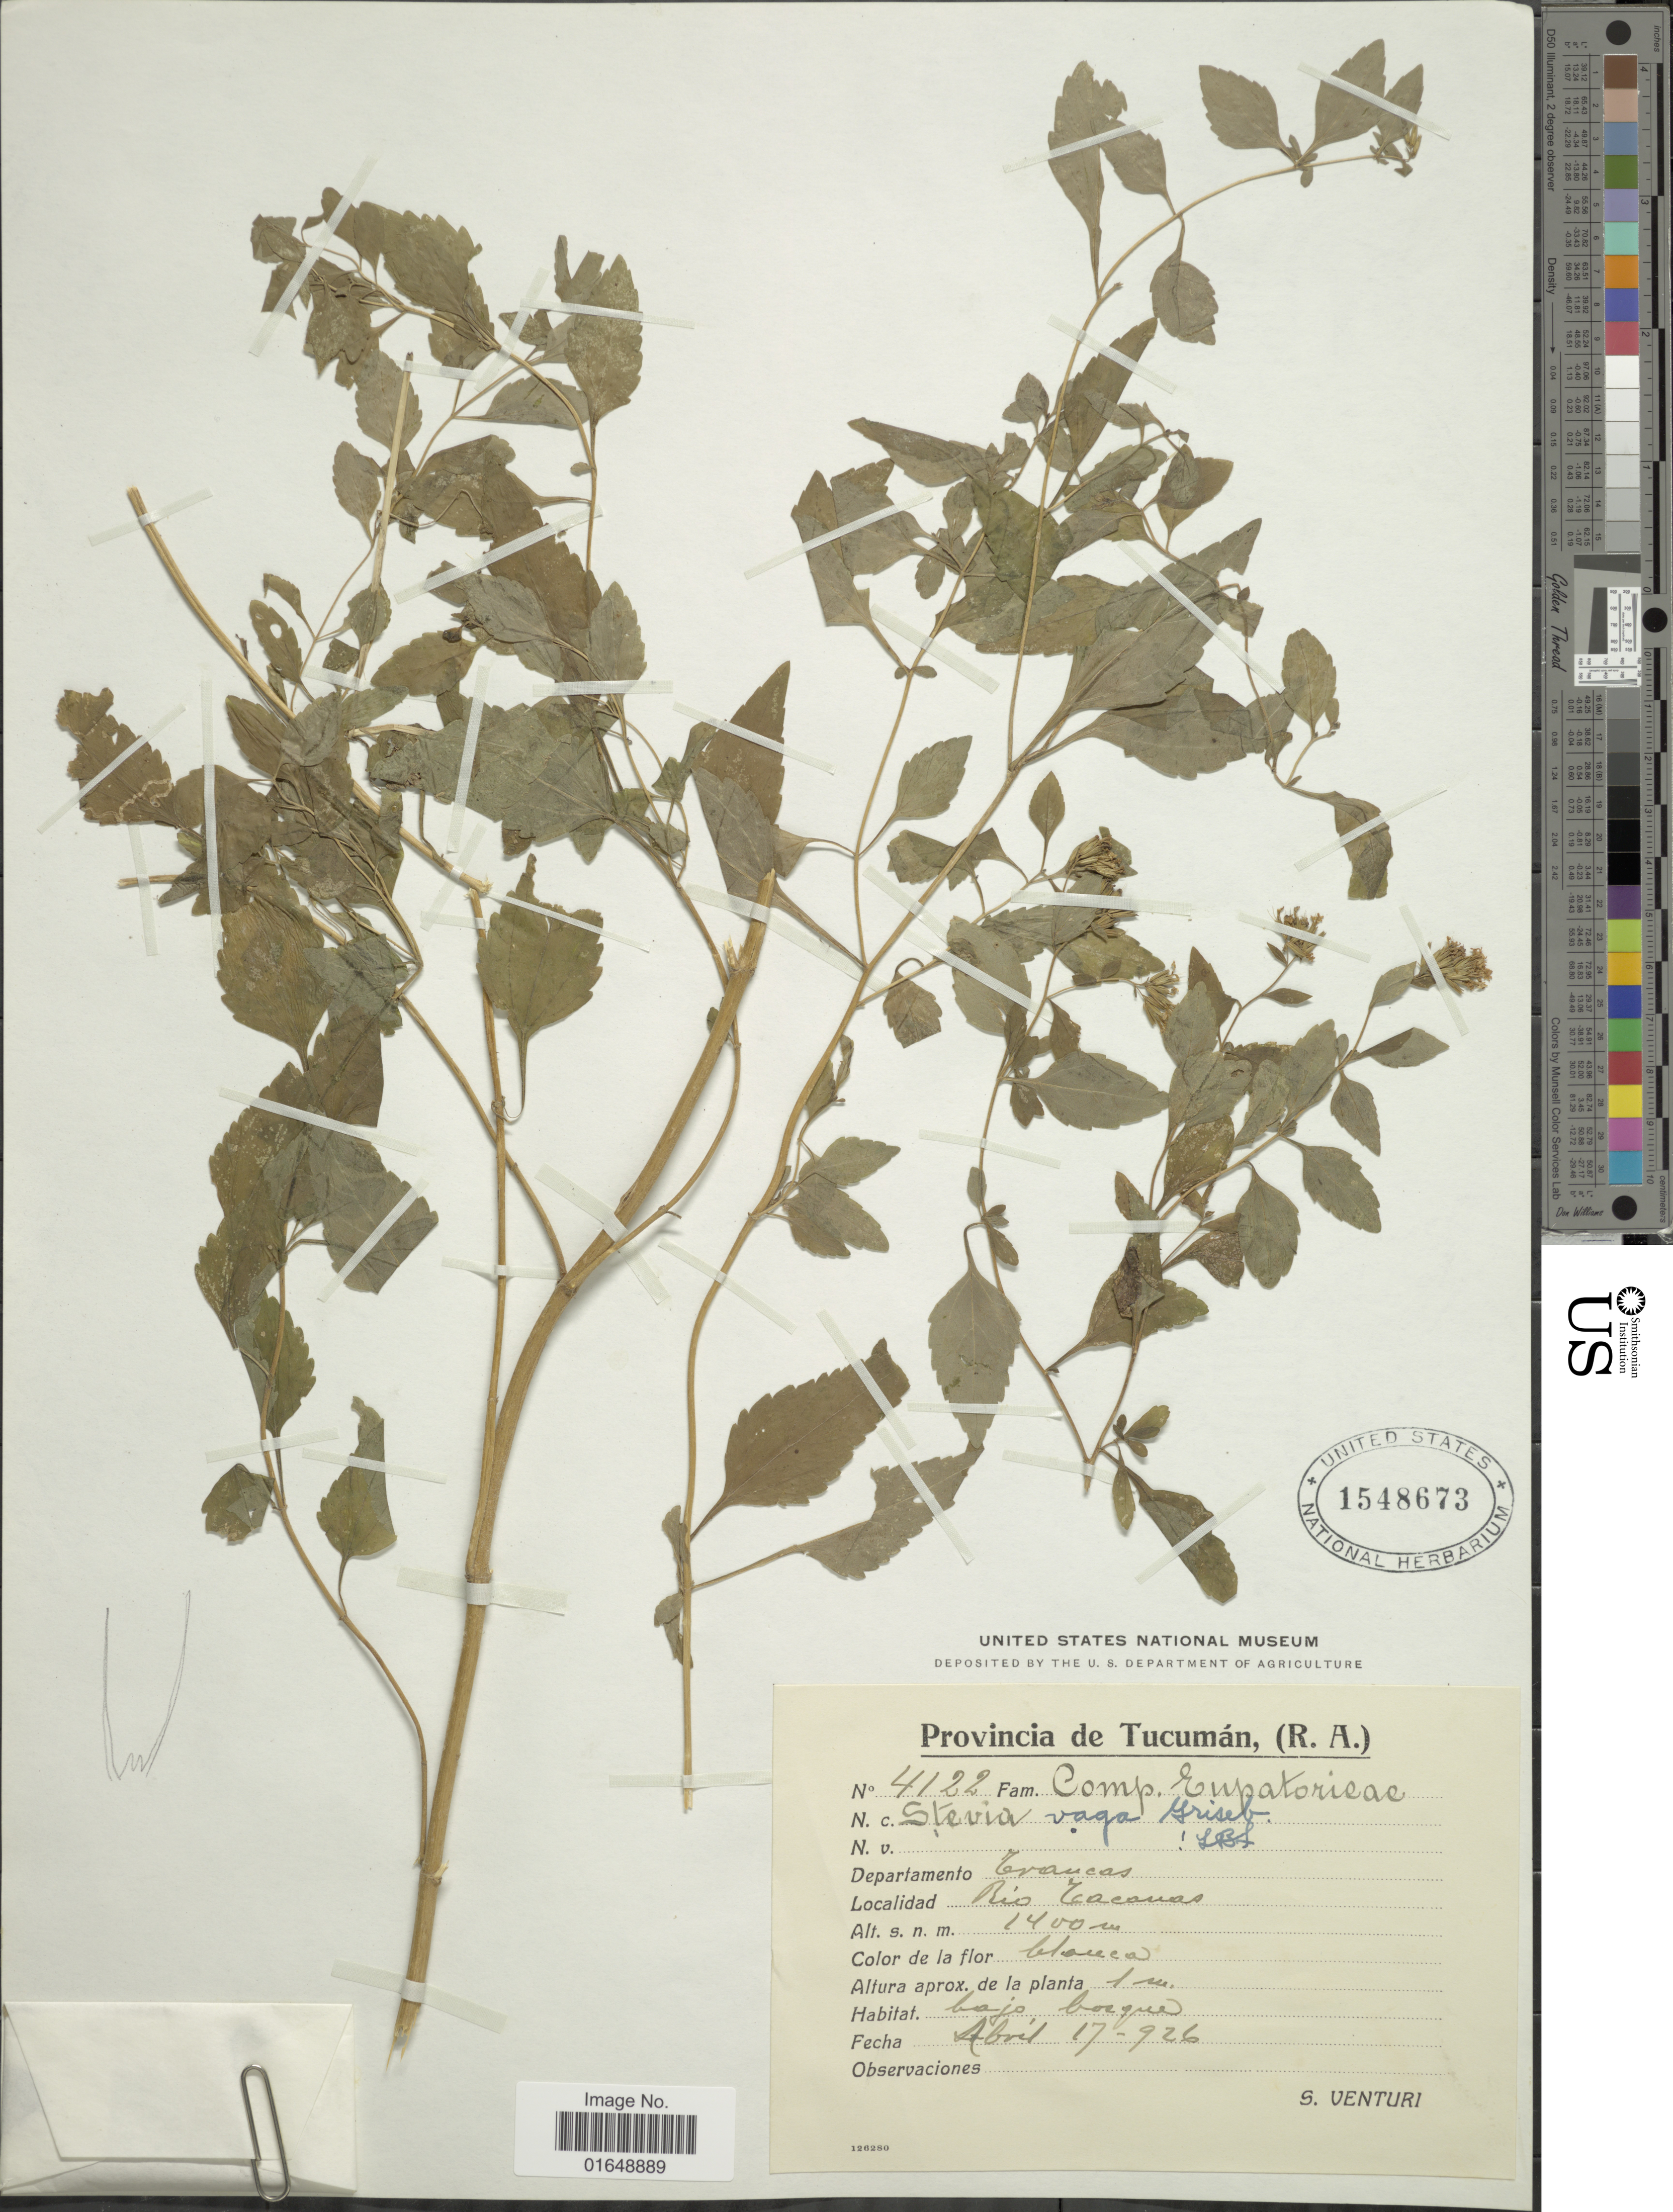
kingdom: Plantae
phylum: Tracheophyta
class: Magnoliopsida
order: Asterales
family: Asteraceae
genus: Stevia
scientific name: Stevia vaga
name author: Griseb.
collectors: S. Venturi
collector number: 4122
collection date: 1926-04-17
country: Argentina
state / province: Tucuman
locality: Provincia de Tucumán, (R.A.). Departamento Trancas. Rio Cacanas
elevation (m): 1400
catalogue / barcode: US 1548673